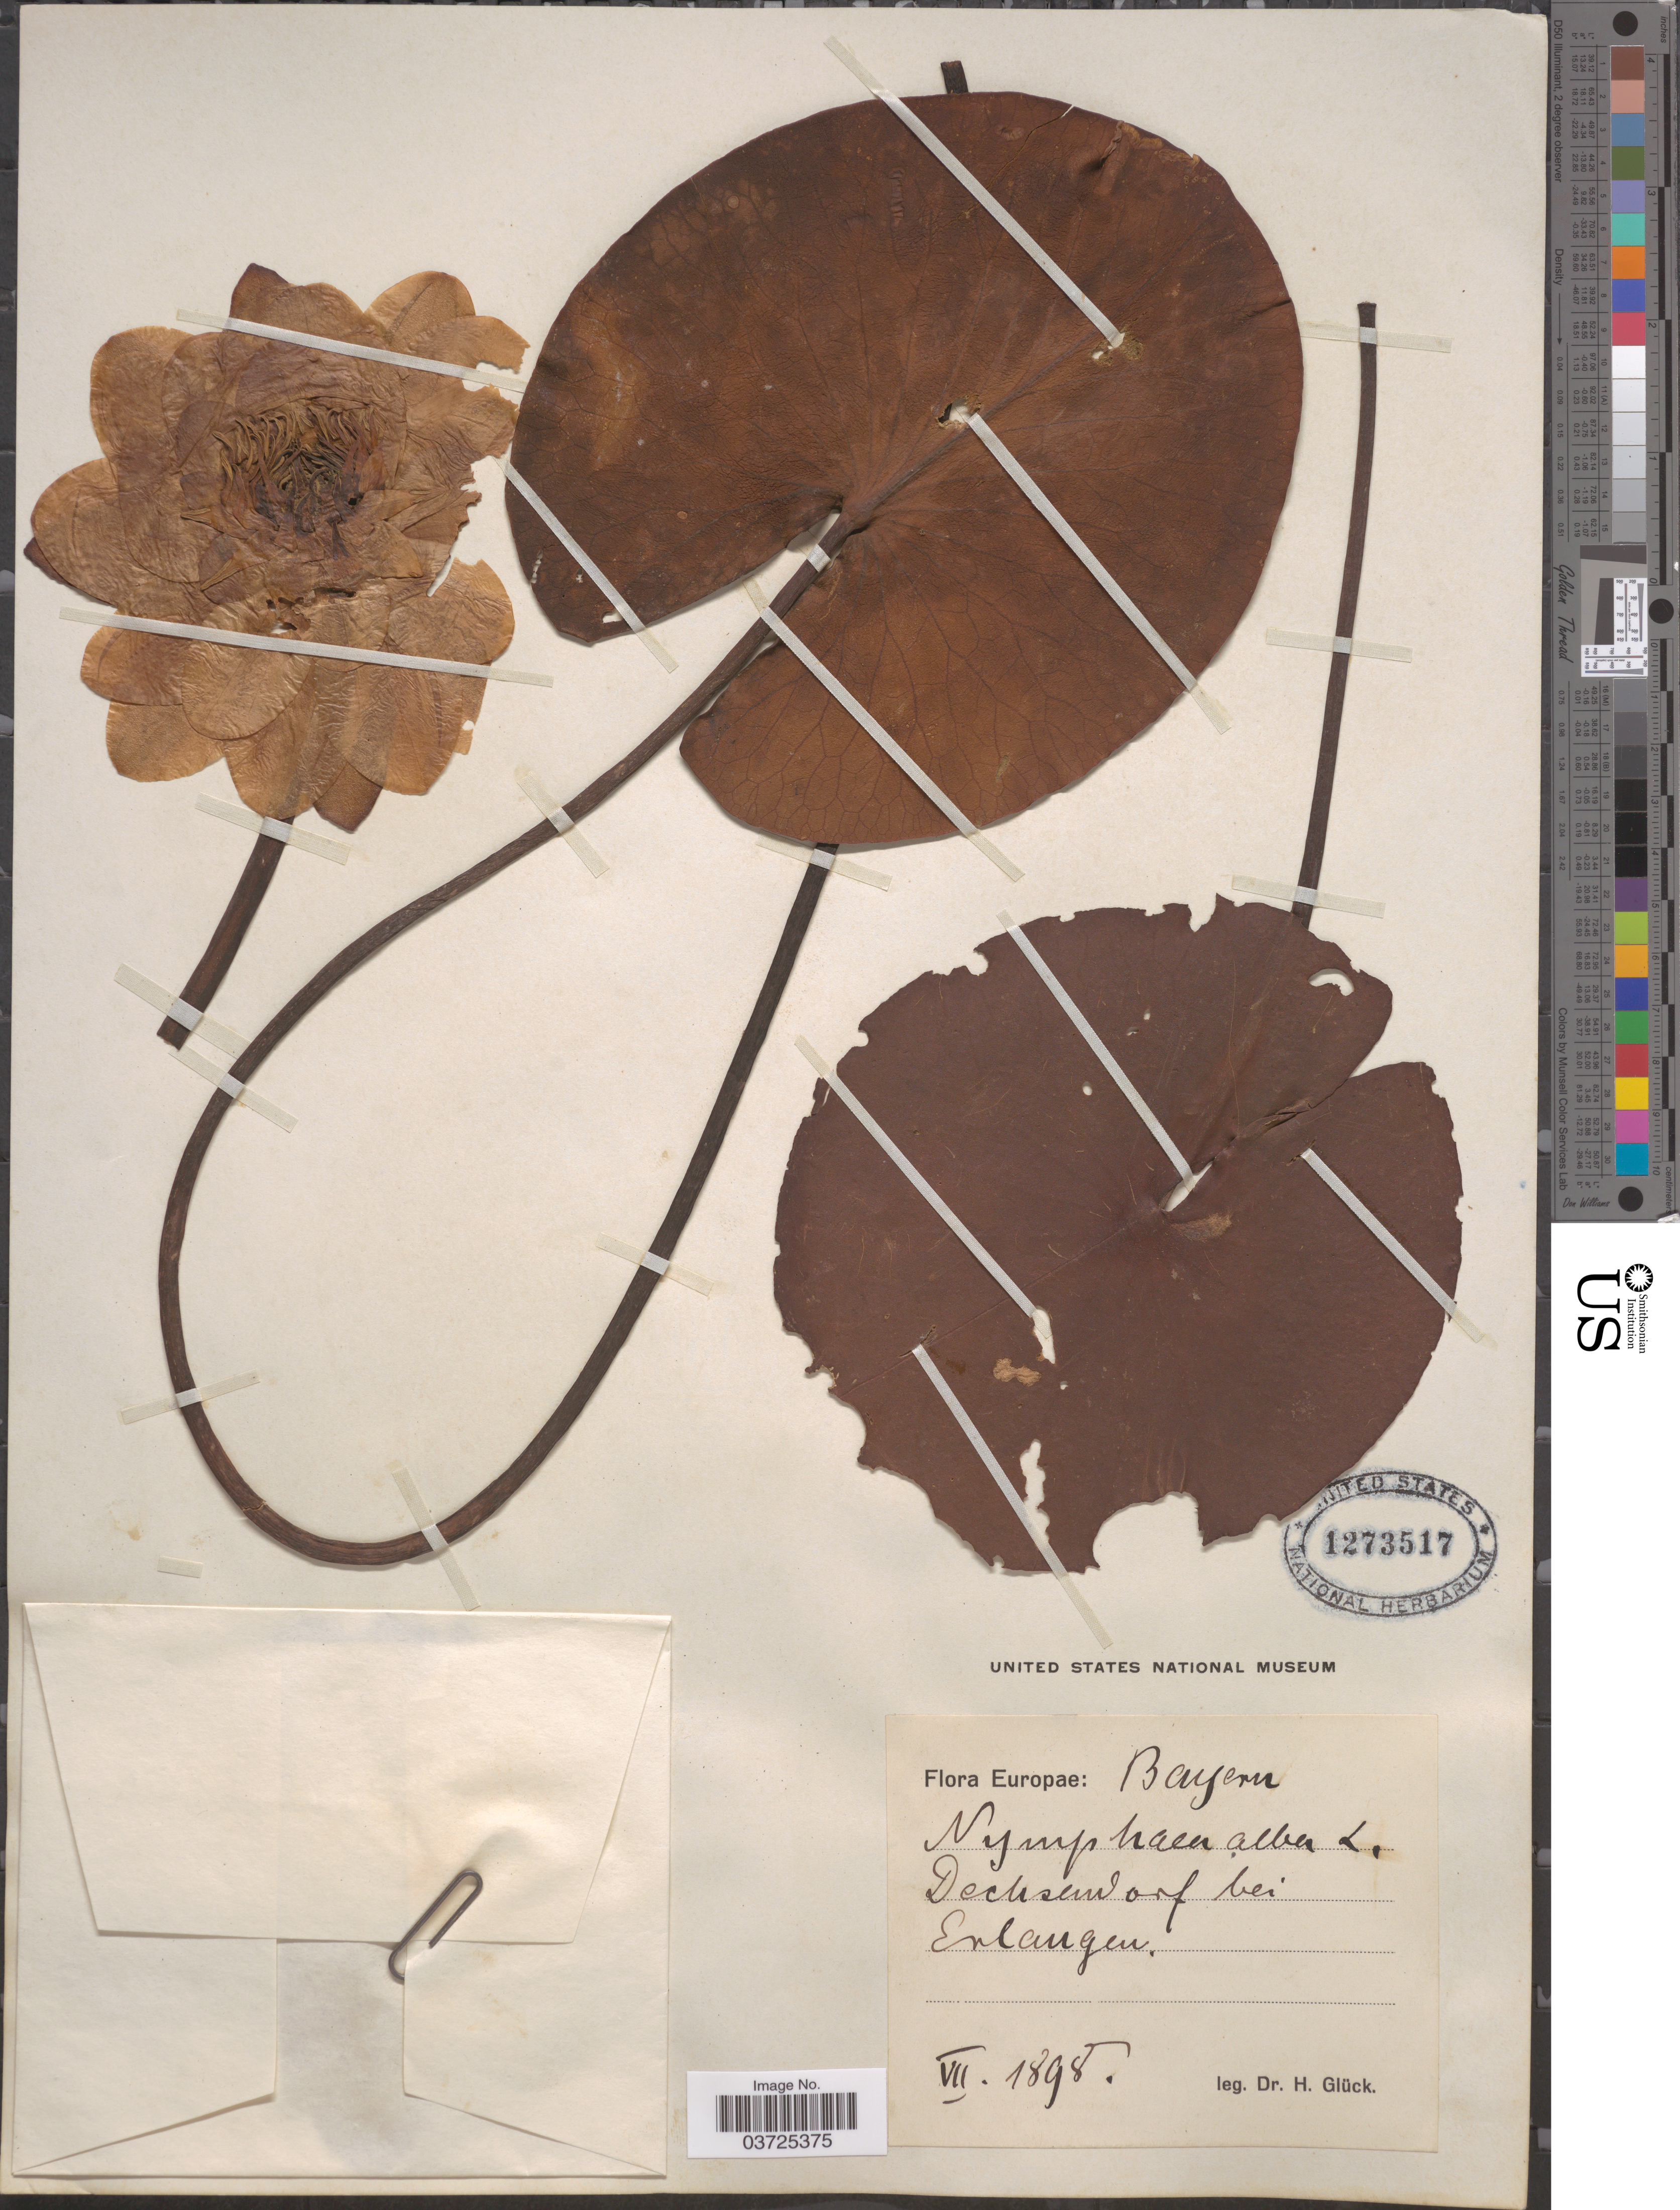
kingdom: Plantae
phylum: Tracheophyta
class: Magnoliopsida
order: Nymphaeales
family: Nymphaeaceae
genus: Nymphaea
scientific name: Nymphaea alba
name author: L.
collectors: H. Glück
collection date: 1898-07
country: Germany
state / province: Bayern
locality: Dechsemord bei Erlangen. [interpreted]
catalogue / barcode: US 1273517